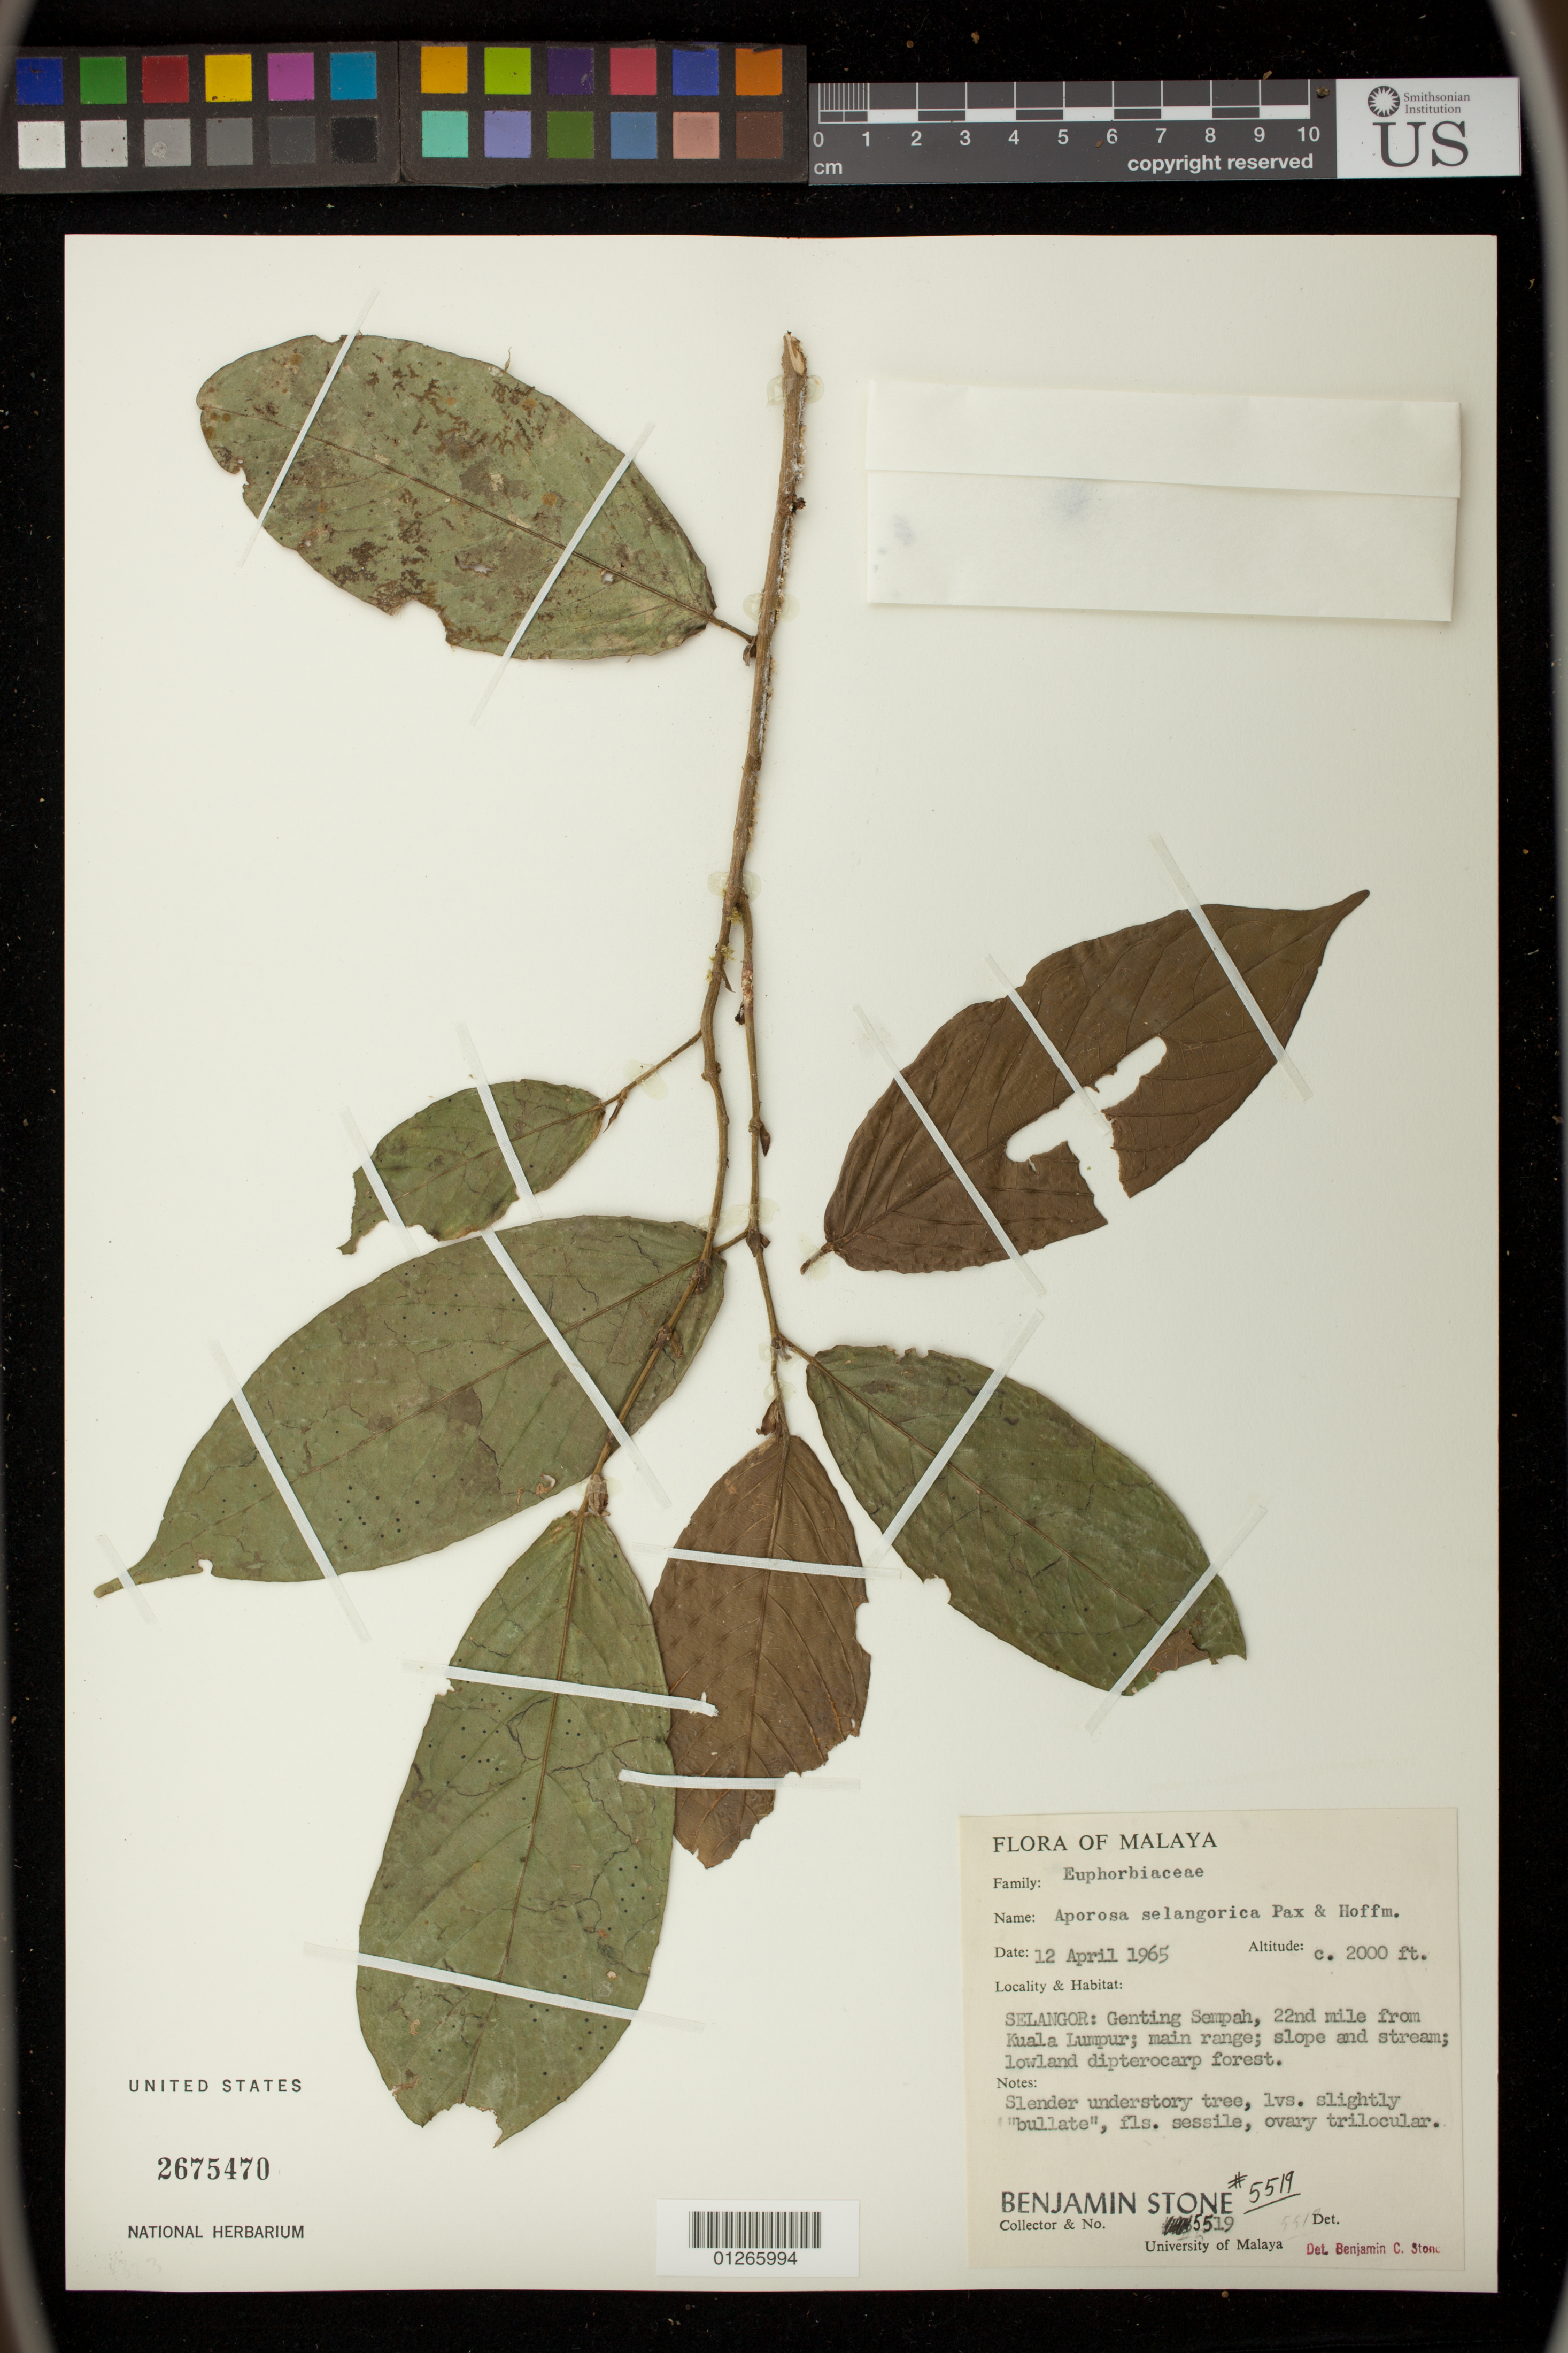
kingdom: Plantae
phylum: Tracheophyta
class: Magnoliopsida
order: Malpighiales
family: Phyllanthaceae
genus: Aporosa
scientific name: Aporosa selangorica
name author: Pax & K. Hoffm.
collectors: B. C. Stone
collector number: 5519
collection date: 1965-04-12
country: Malaysia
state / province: Selangor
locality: Genting Sempah, 22nd mile from Kuala Lumpur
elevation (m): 610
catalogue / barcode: US 2675470